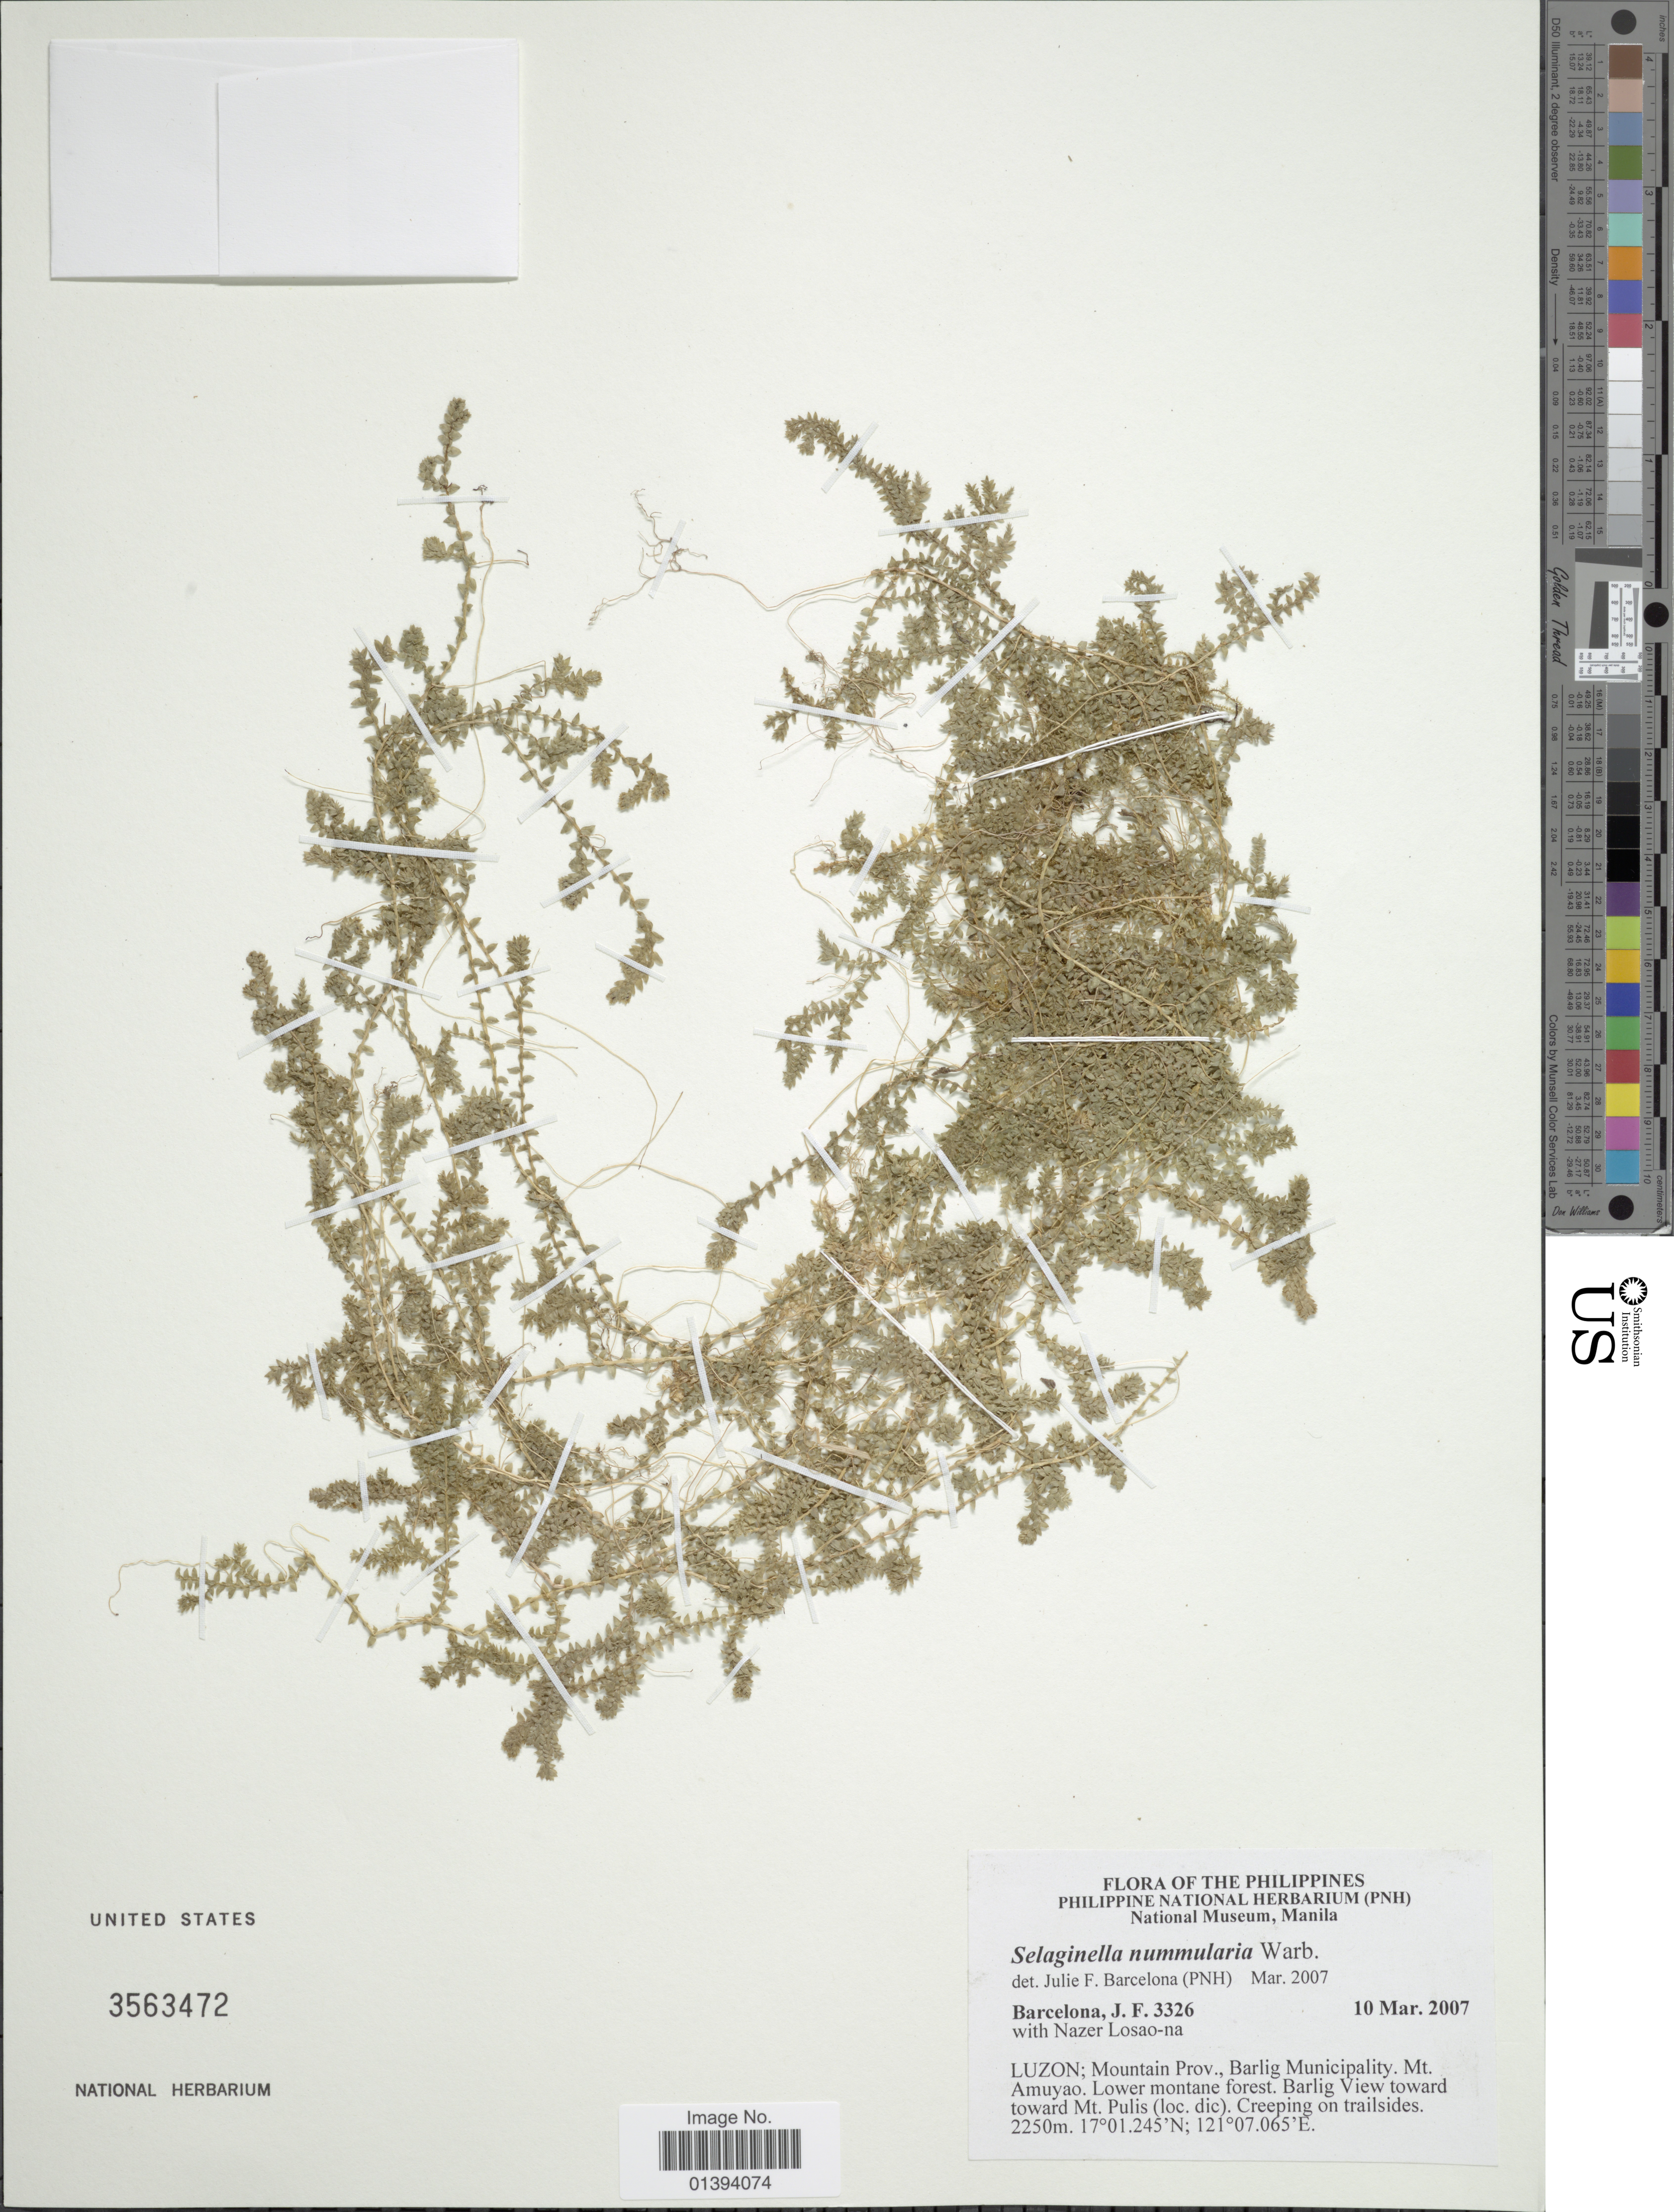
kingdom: Plantae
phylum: Tracheophyta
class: Lycopodiopsida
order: Selaginellales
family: Selaginellaceae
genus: Selaginella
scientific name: Selaginella nummularia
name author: Warb.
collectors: J. F. Barcelona & N. Losao-na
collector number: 3326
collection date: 2007-03-10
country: Philippines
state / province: Central Luzon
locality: Mountain prov. , Barlig Municipality Mt. Amuyao, lower montane forest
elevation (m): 2250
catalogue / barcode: US 3563472